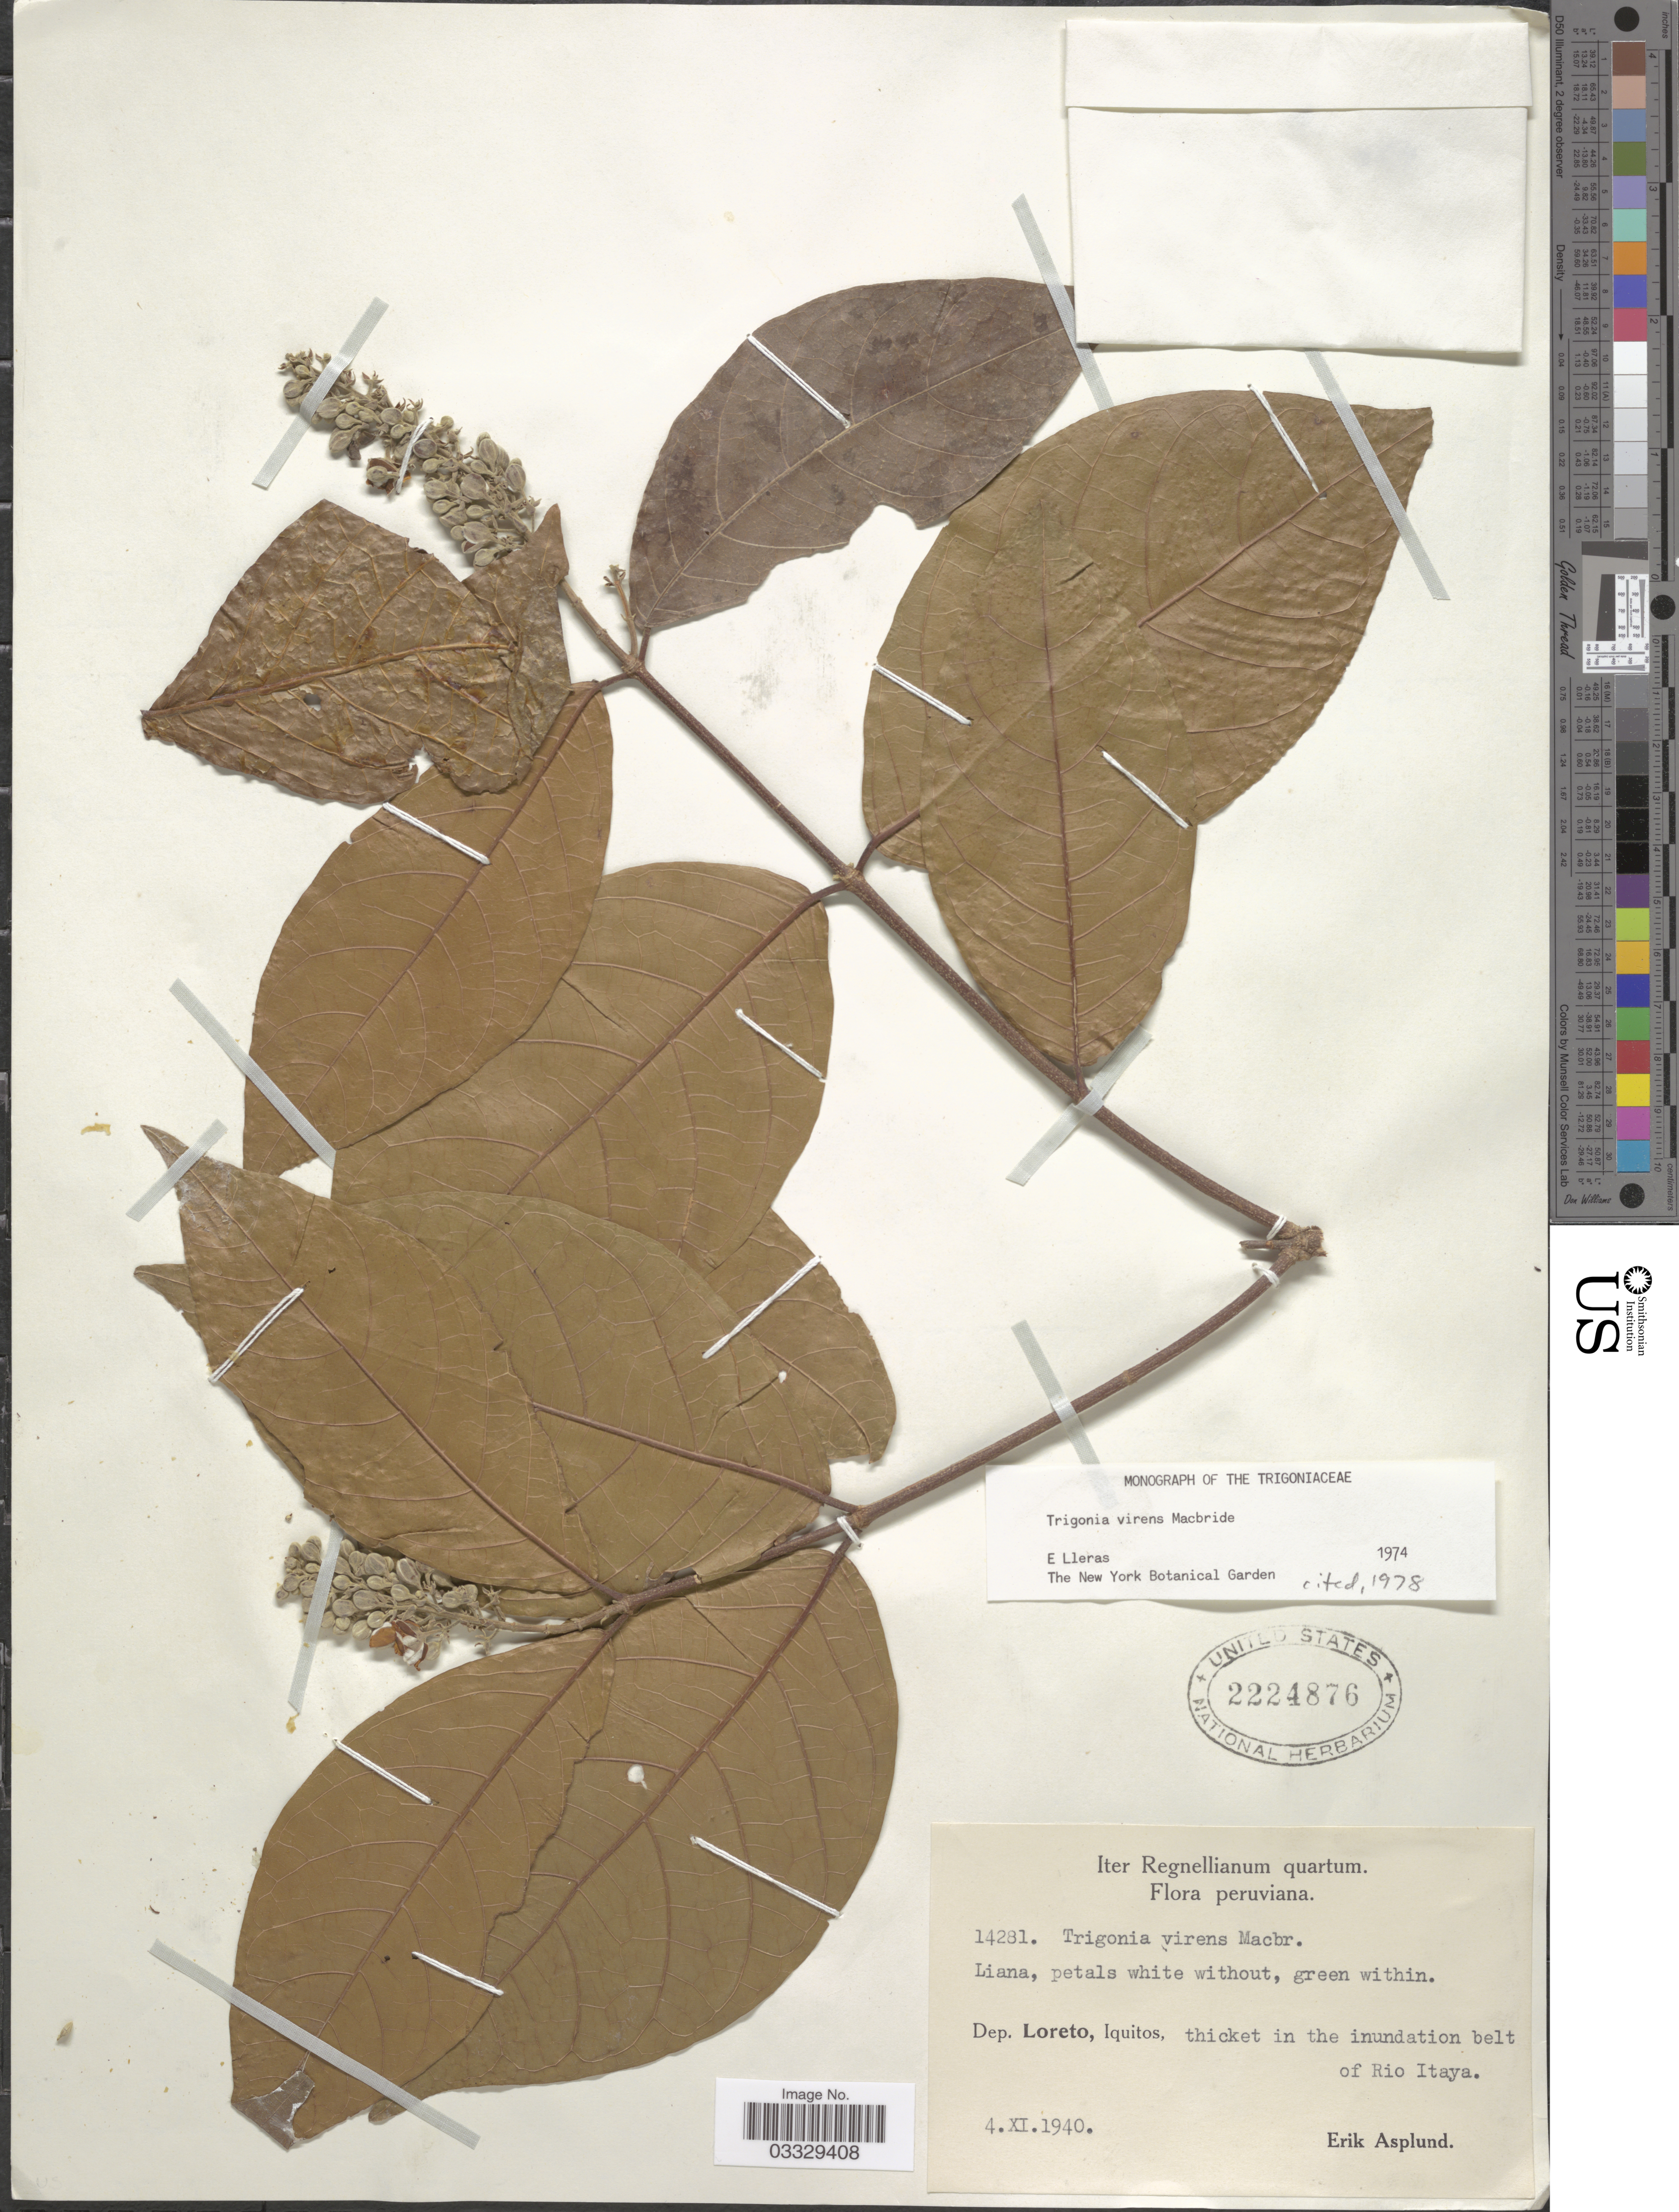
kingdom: Plantae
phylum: Tracheophyta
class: Magnoliopsida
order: Malpighiales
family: Trigoniaceae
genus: Trigonia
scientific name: Trigonia virens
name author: J.F. Macbr.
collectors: E. Asplund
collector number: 14281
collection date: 1940-11-04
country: Peru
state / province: Loreto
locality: Dep. Loreto, Iquitos, thicket in the inundation belt of Rio Itaya.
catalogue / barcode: US 2224876